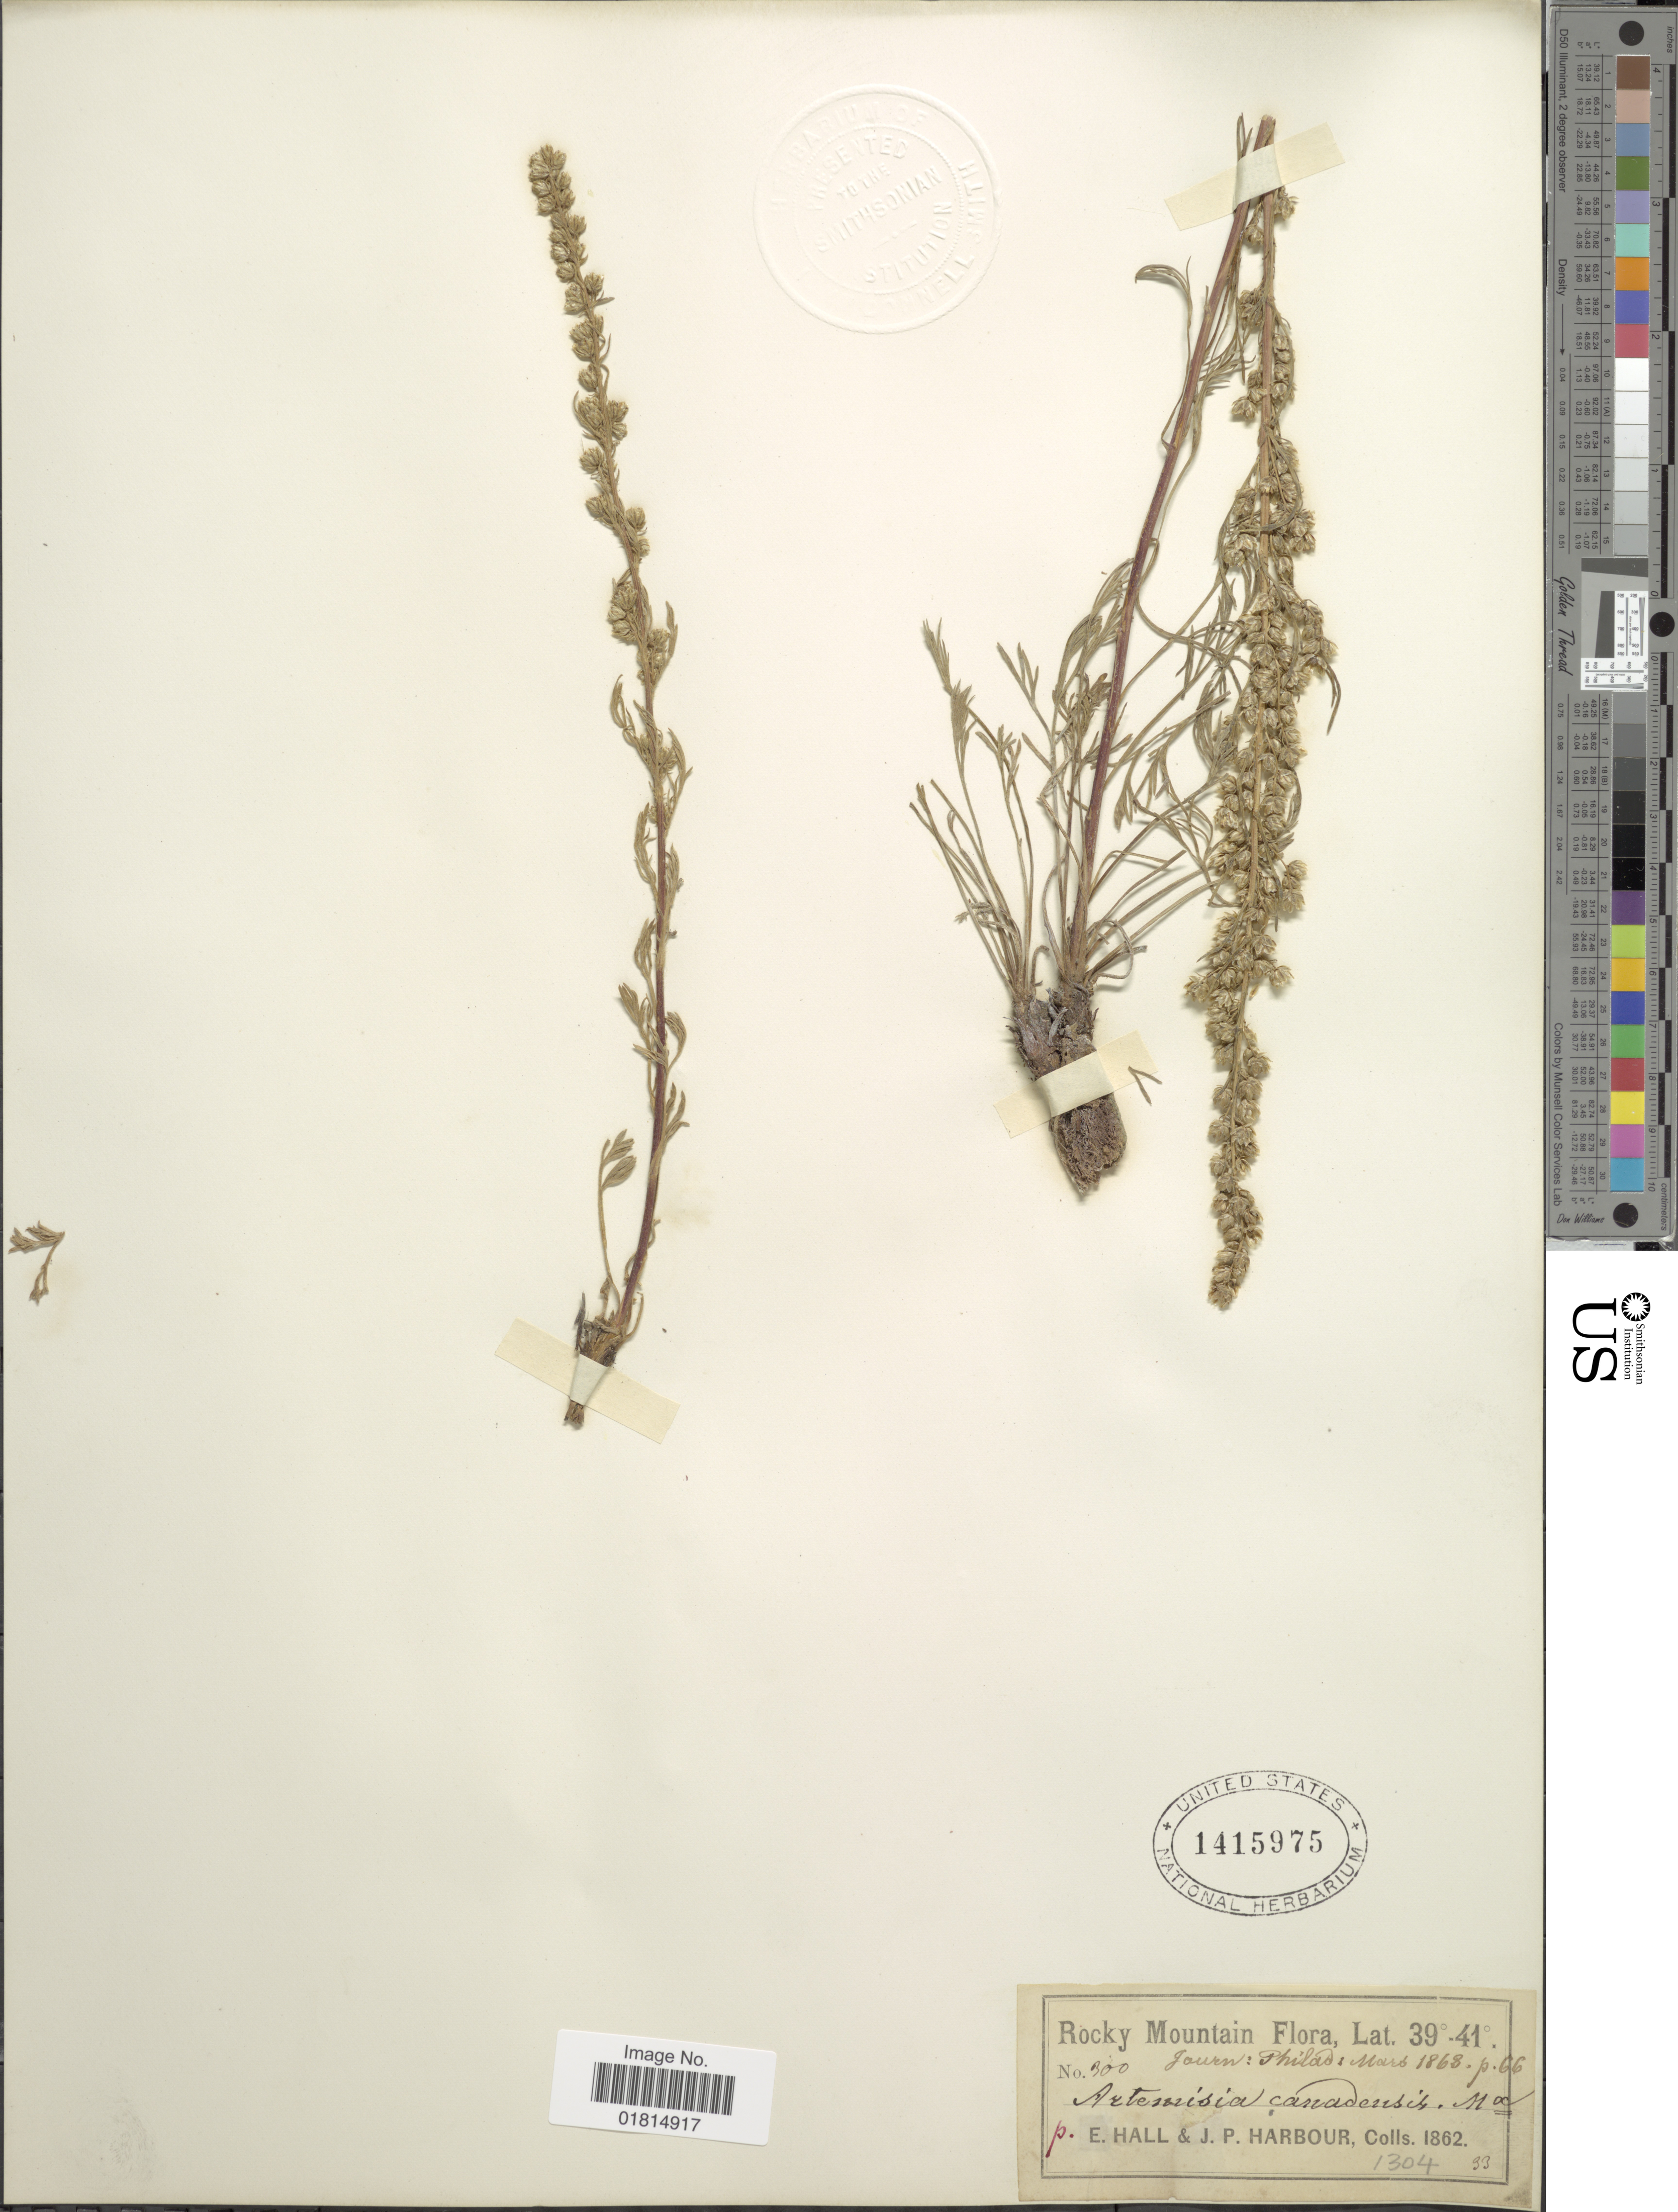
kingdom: Plantae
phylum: Tracheophyta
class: Magnoliopsida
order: Asterales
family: Asteraceae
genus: Artemisia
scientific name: Artemisia canadensis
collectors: E. Hall & J. Harbour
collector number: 300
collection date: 1862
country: United States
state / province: Colorado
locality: Rocky Mtns.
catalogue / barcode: US 1415975